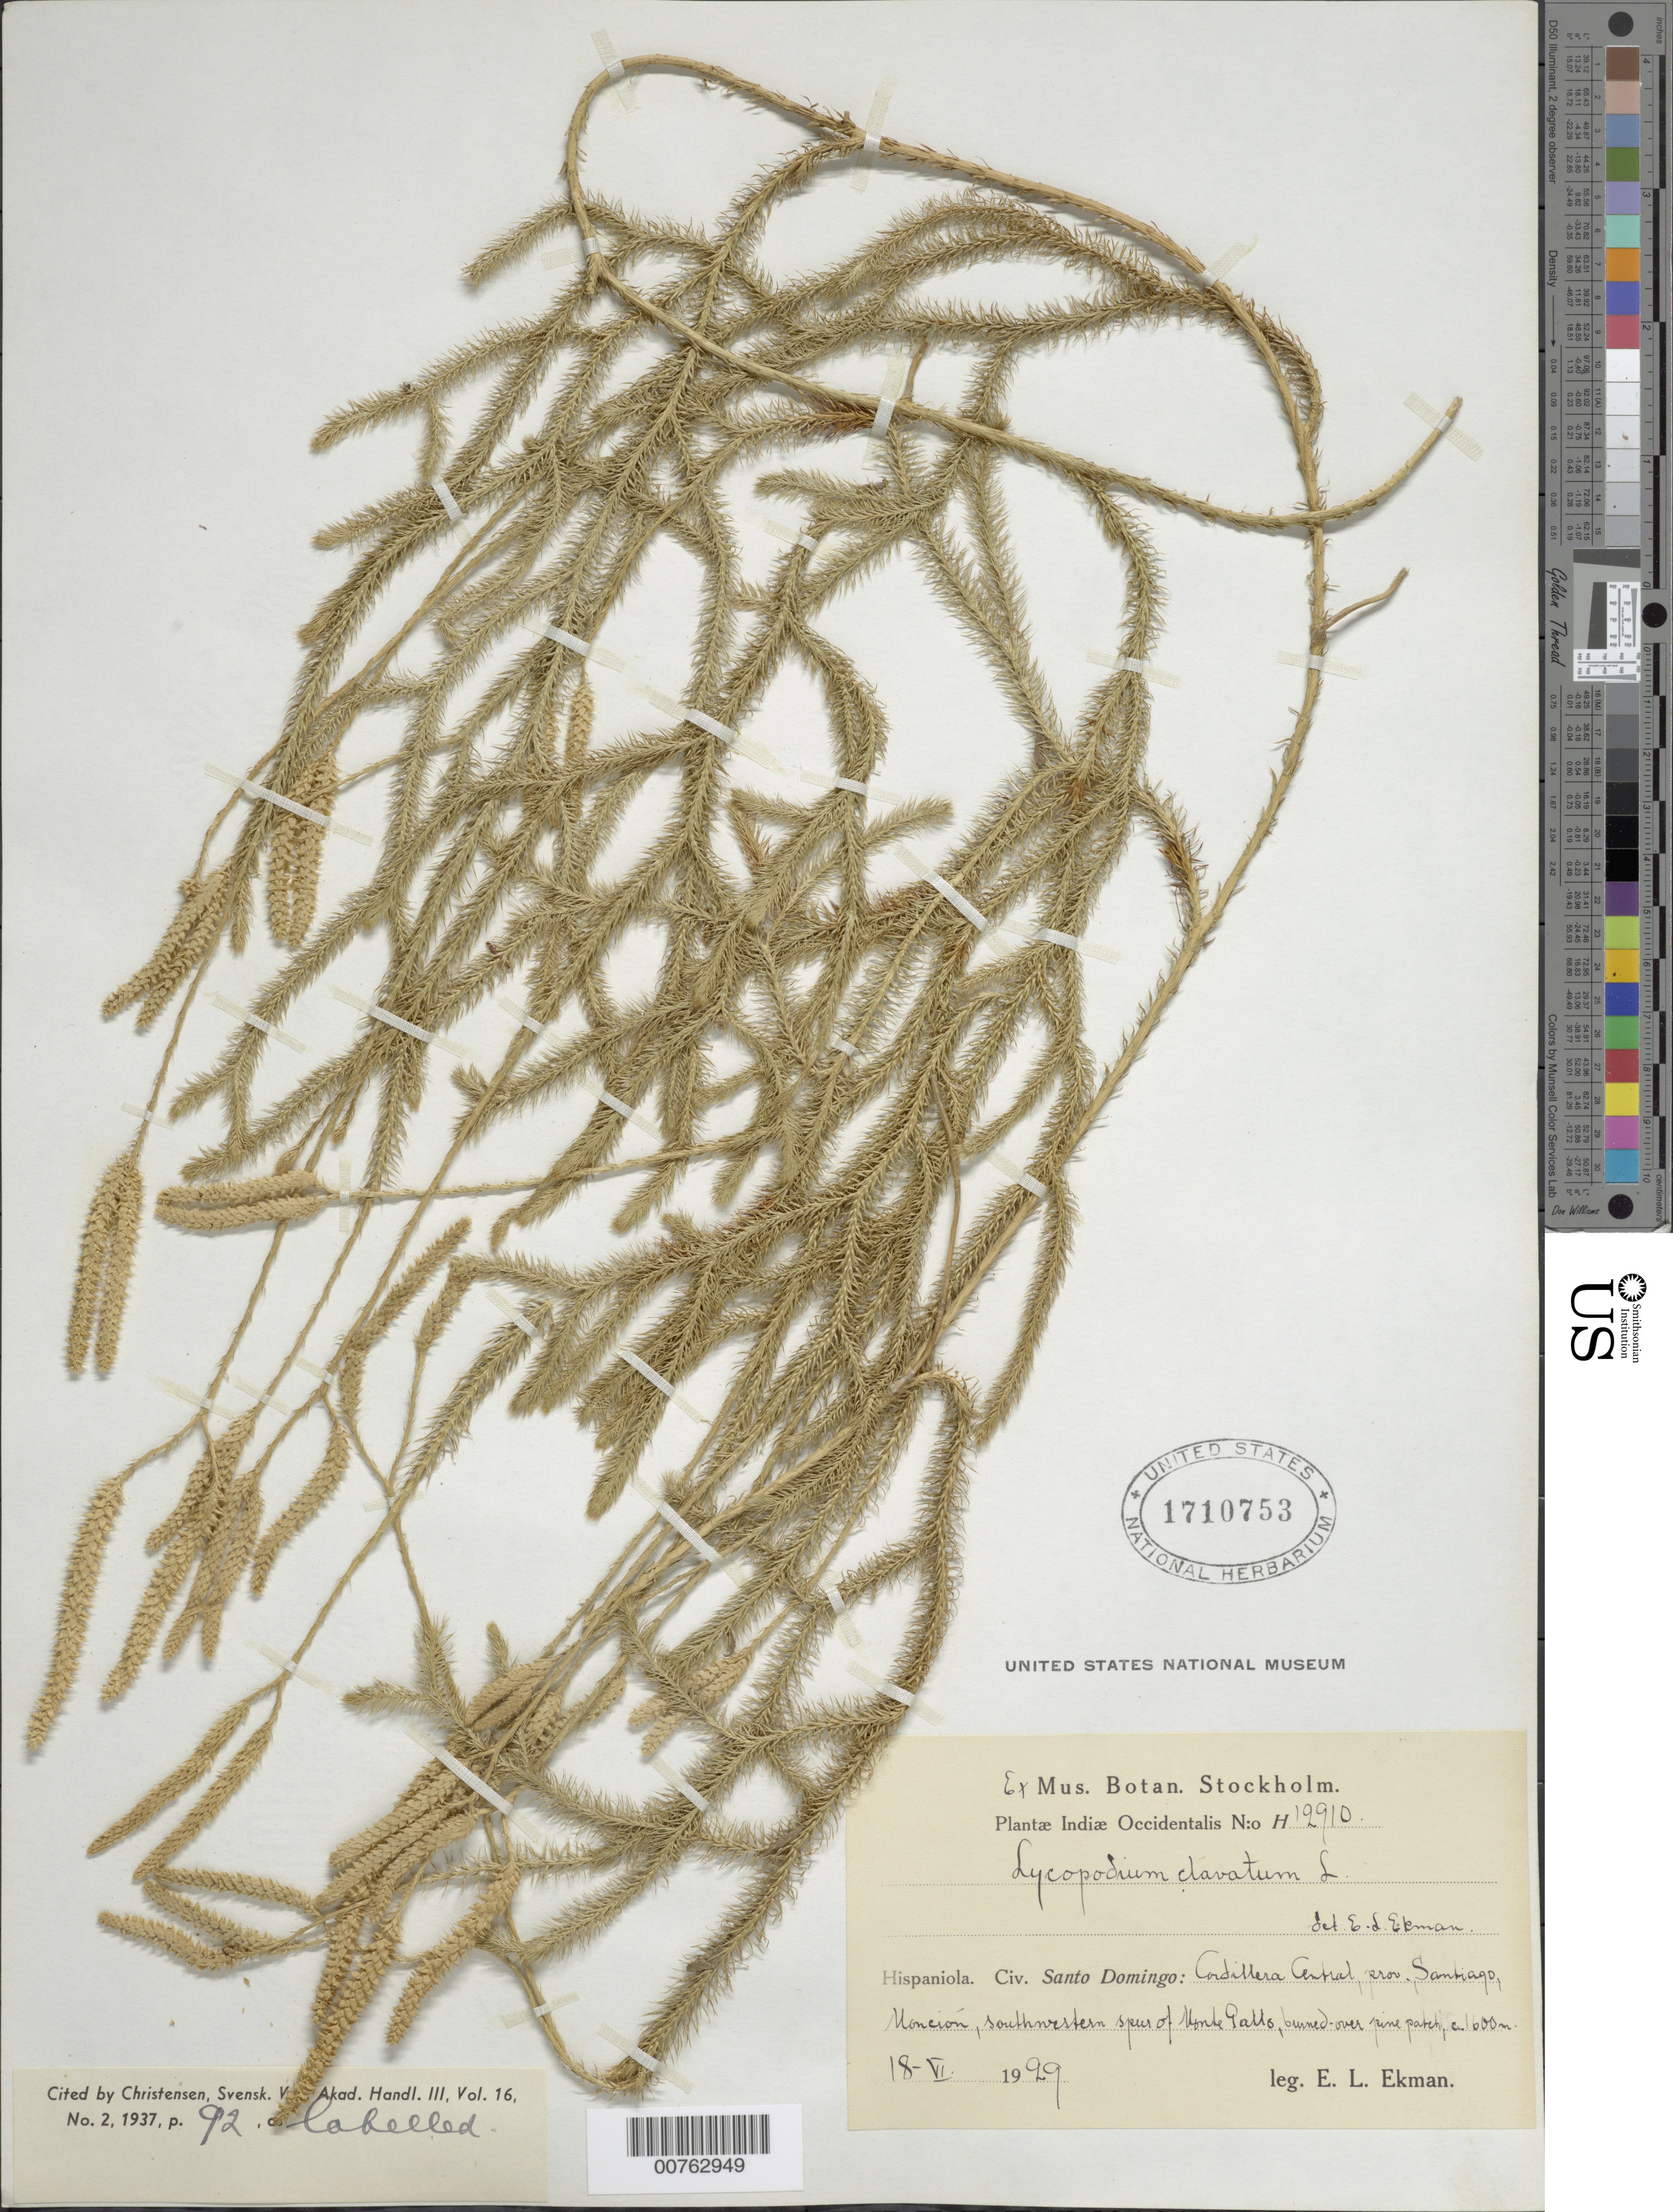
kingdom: Plantae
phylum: Tracheophyta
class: Lycopodiopsida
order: Lycopodiales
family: Lycopodiaceae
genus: Lycopodium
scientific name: Lycopodium clavatum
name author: L.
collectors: E. L. Ekman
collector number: H 12910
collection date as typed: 18 Jun 1929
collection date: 1929-06-18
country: Dominican Republic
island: Hispaniola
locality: Cordillera Central, Prov. Santiago, Monción, SW spur of Monte Gallo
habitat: Burned-over pine patch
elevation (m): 1600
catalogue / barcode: US 1710753